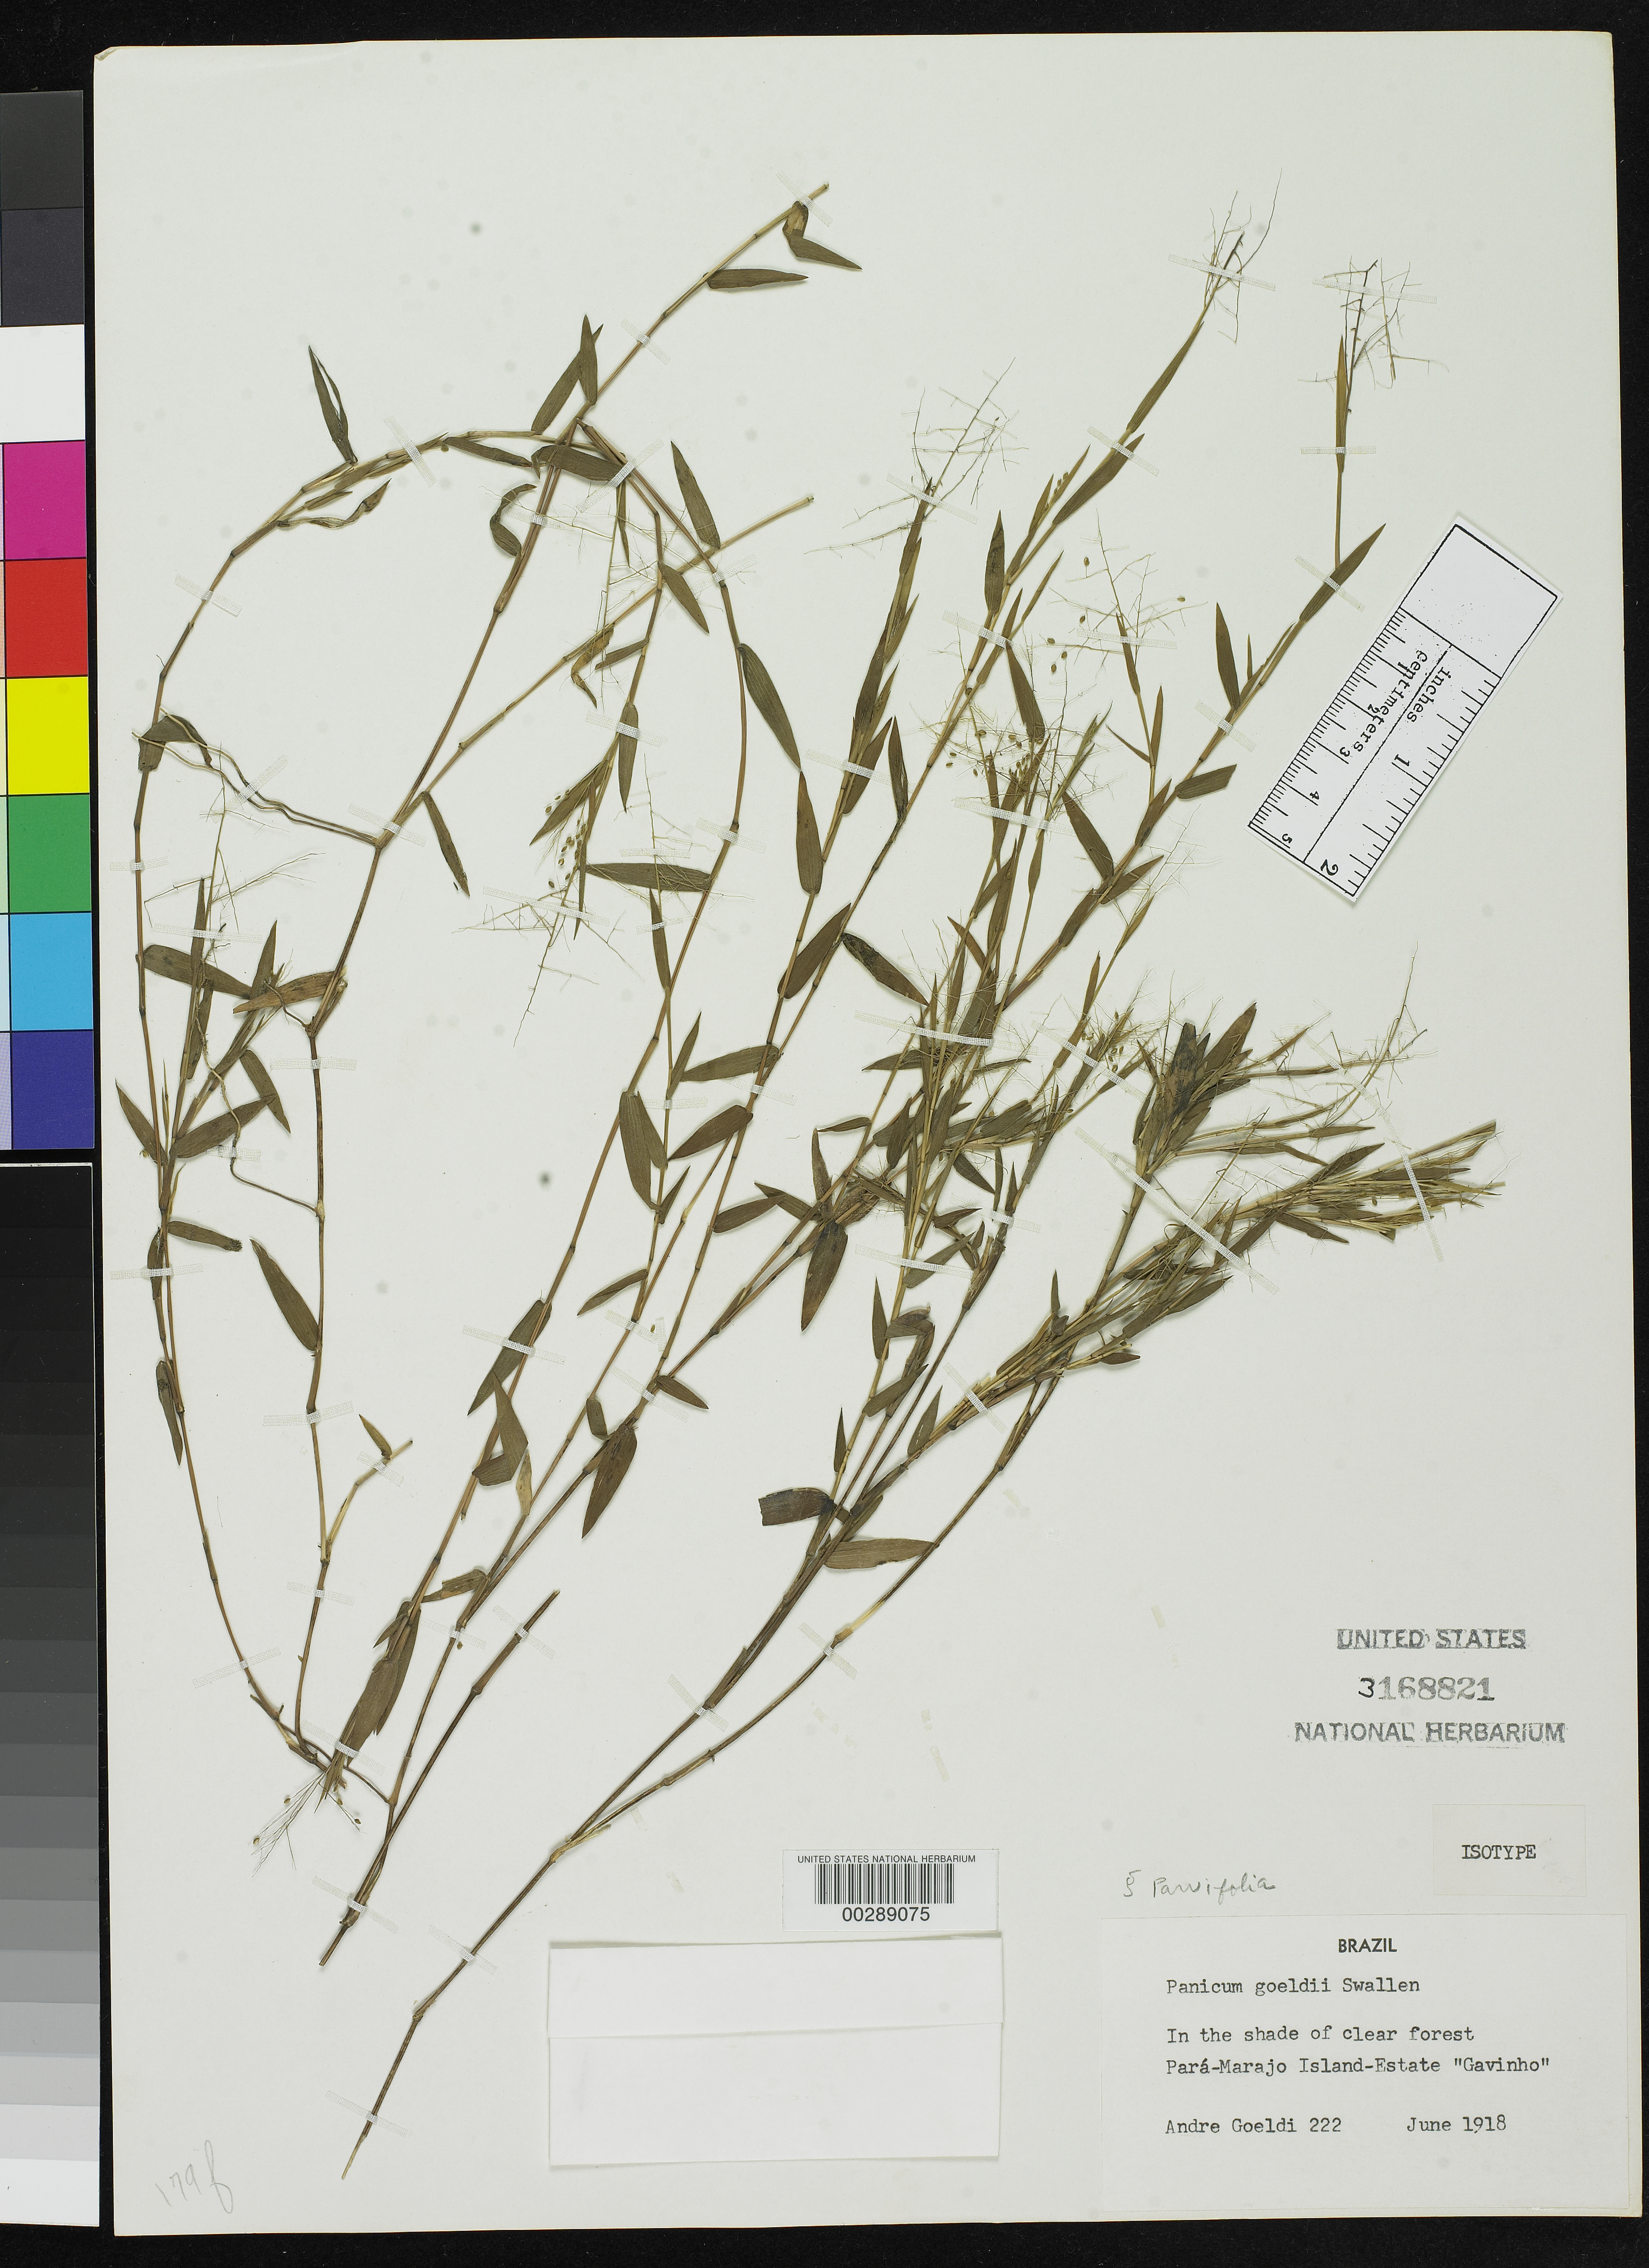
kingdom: Plantae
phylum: Tracheophyta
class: Liliopsida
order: Poales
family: Poaceae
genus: Panicum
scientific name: Panicum goeldii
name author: Swallen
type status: Isotype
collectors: E. Goeldi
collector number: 222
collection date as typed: Jun 1918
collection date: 1918-06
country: Brazil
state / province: Pará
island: Marajo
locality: Estate Gavinho.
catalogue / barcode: US 3168821